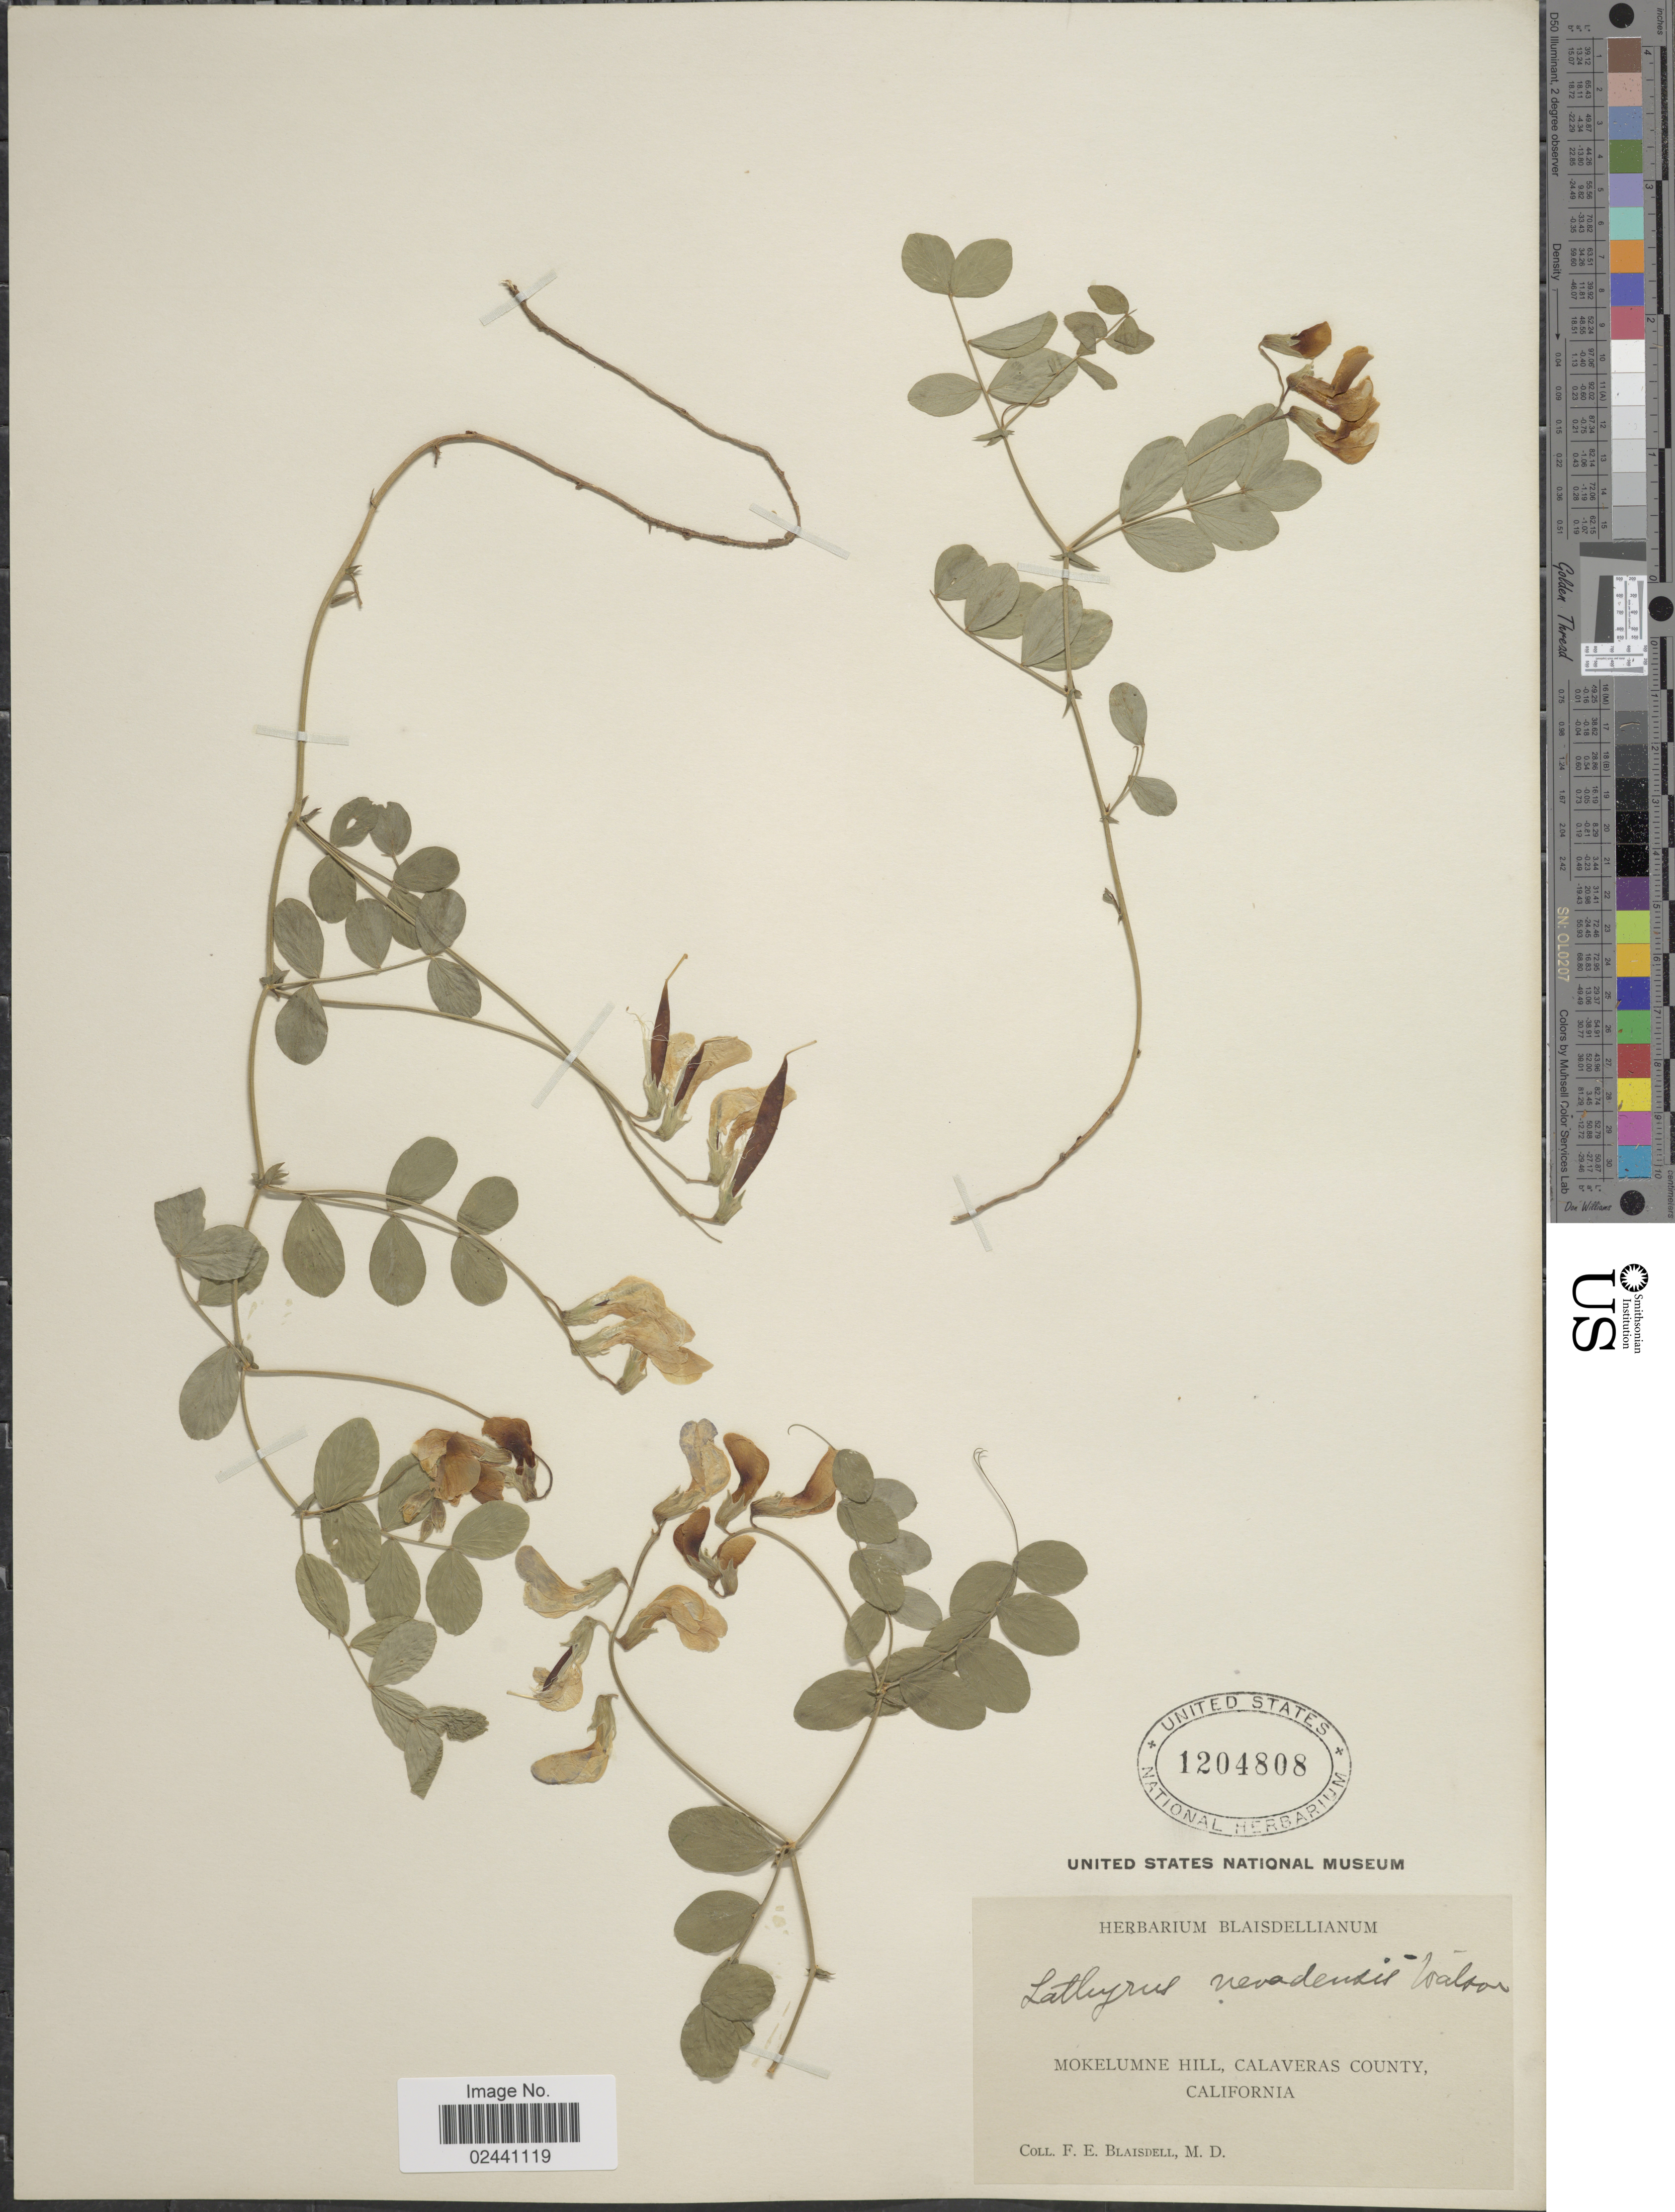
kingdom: Plantae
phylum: Tracheophyta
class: Magnoliopsida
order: Fabales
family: Fabaceae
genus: Lathyrus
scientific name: Lathyrus nevadensis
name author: S. Watson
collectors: F. Blaisdell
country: United States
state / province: California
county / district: Calaveras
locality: Mokelumne Hill, Calaveras County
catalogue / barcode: US 1204808